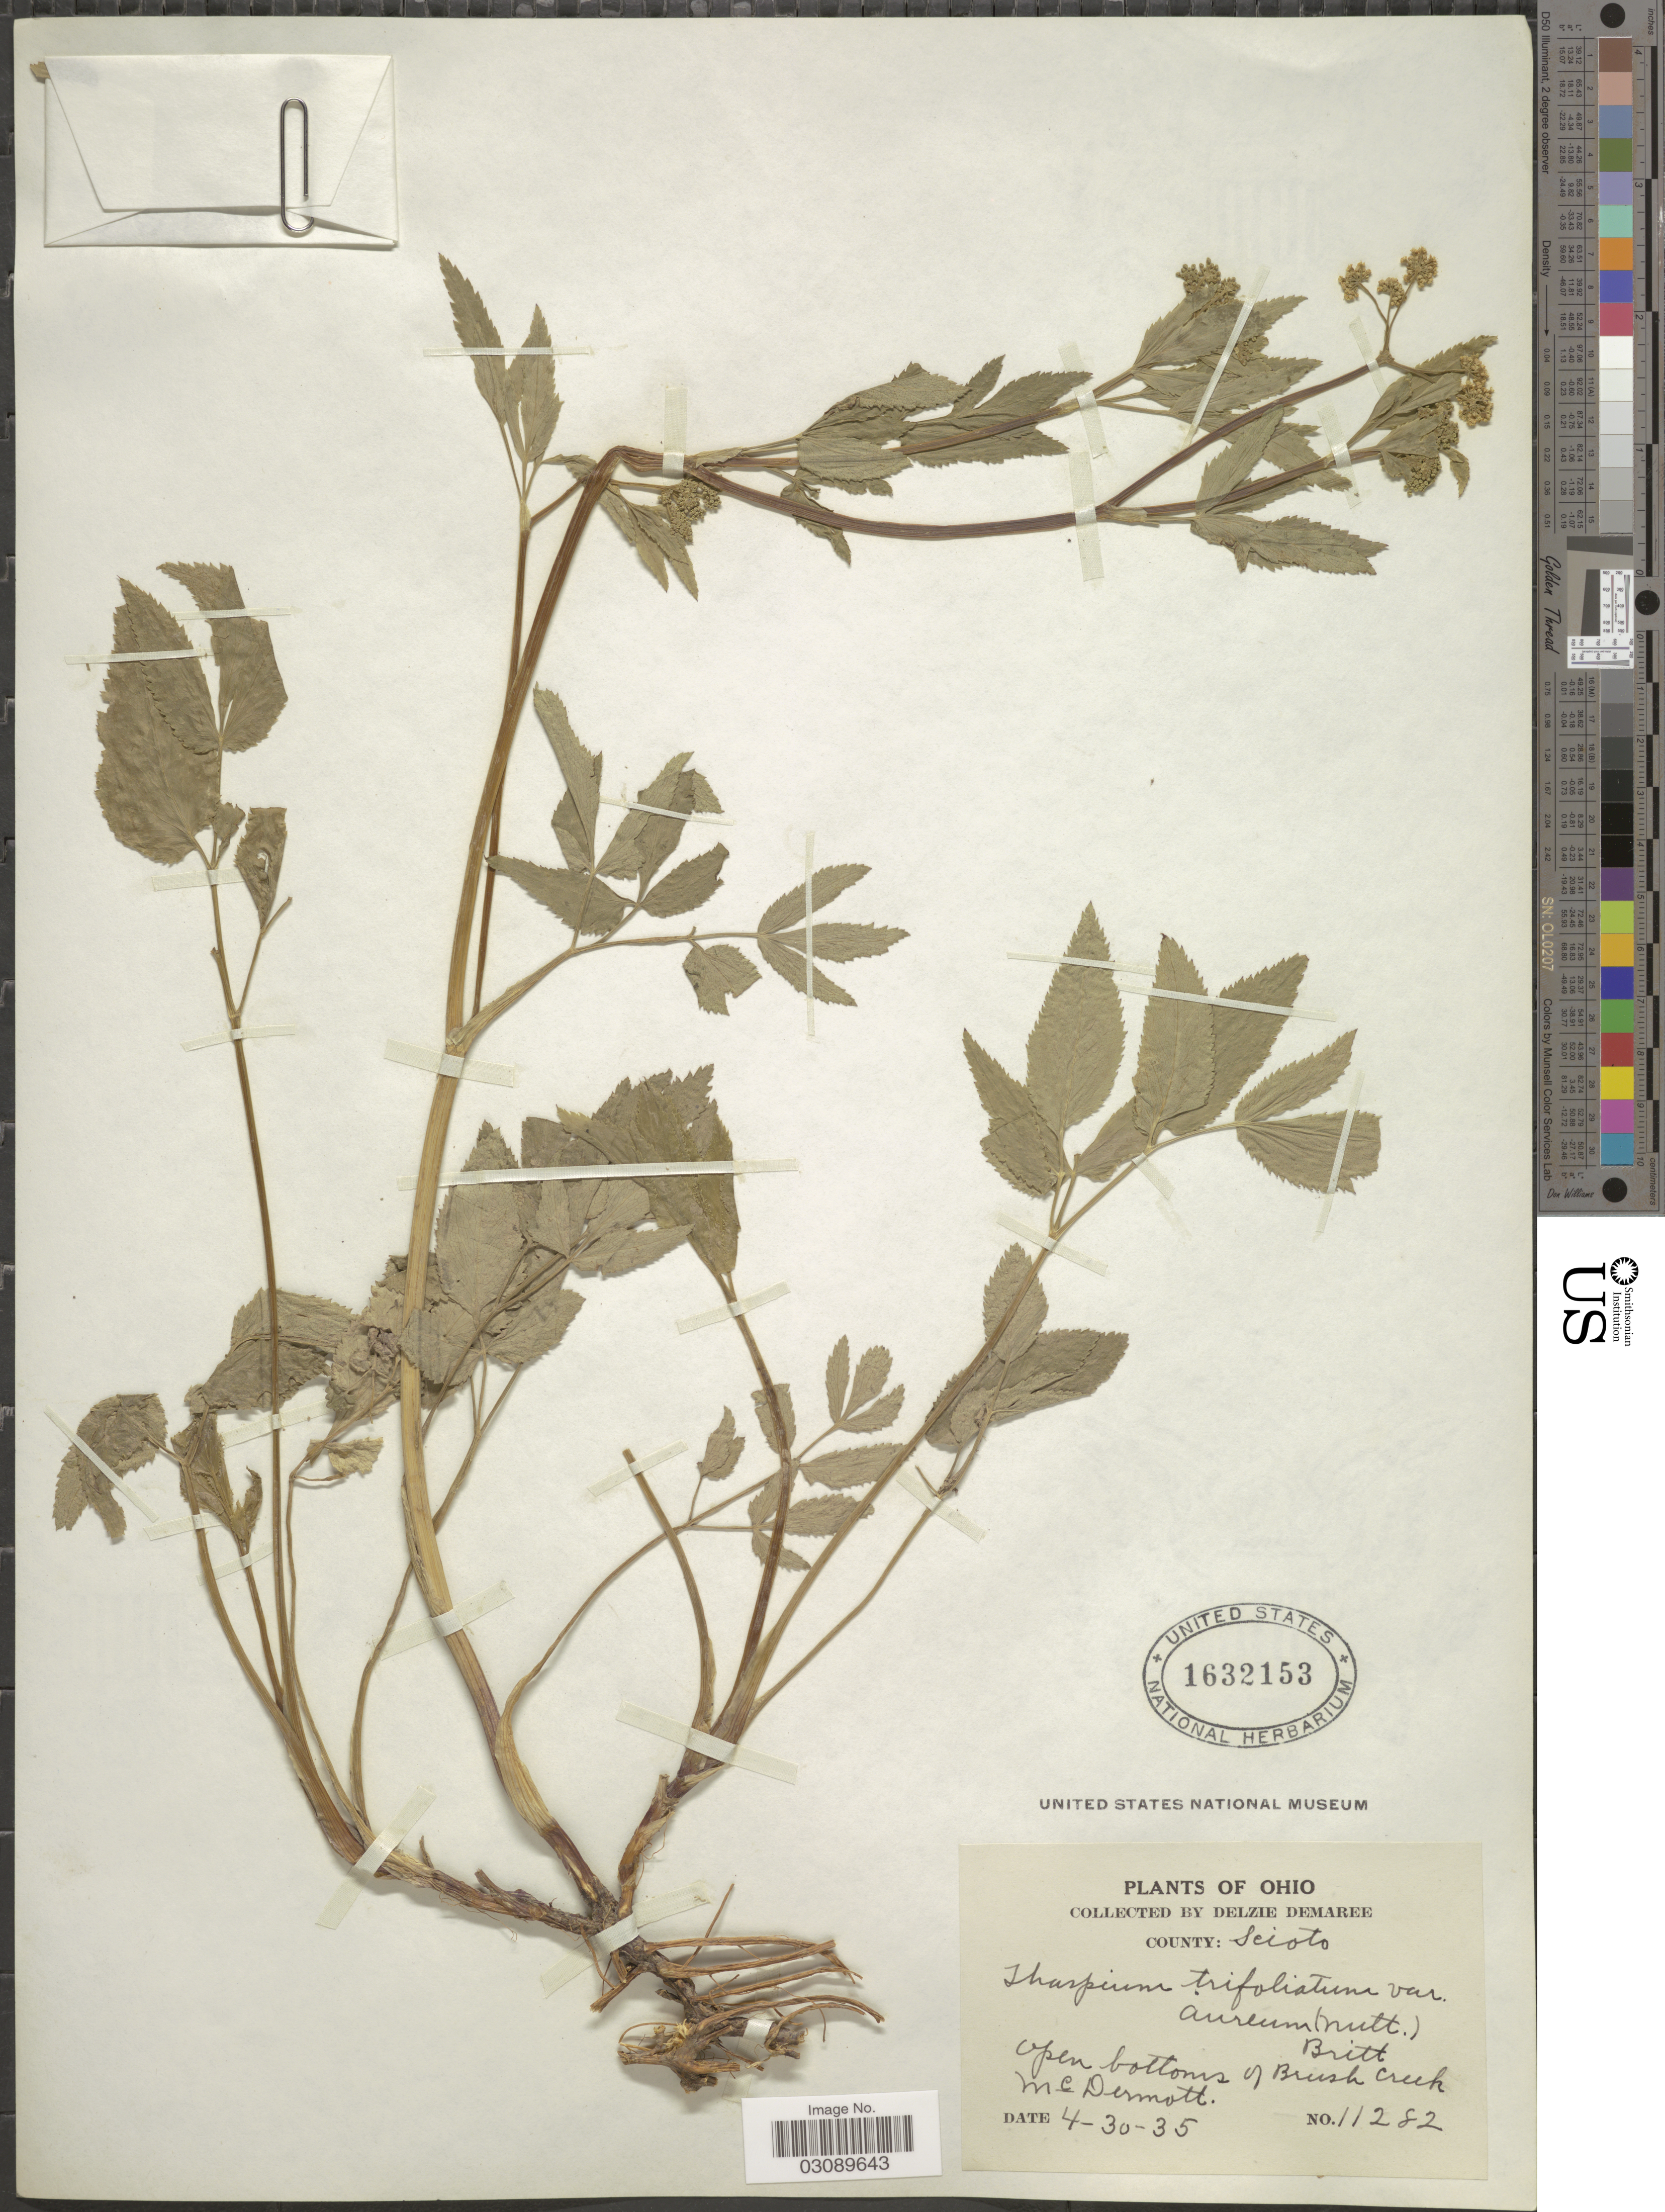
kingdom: Plantae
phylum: Tracheophyta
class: Magnoliopsida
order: Apiales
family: Apiaceae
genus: Thaspium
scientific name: Thaspium trifoliatum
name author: (L.) A. Gray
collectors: D. Damaree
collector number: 11282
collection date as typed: Transcribed d/m/y: 30/4/35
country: United States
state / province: Ohio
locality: County: Scioto. Open bottoms of Brush Creek McDermott.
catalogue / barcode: US 1632153